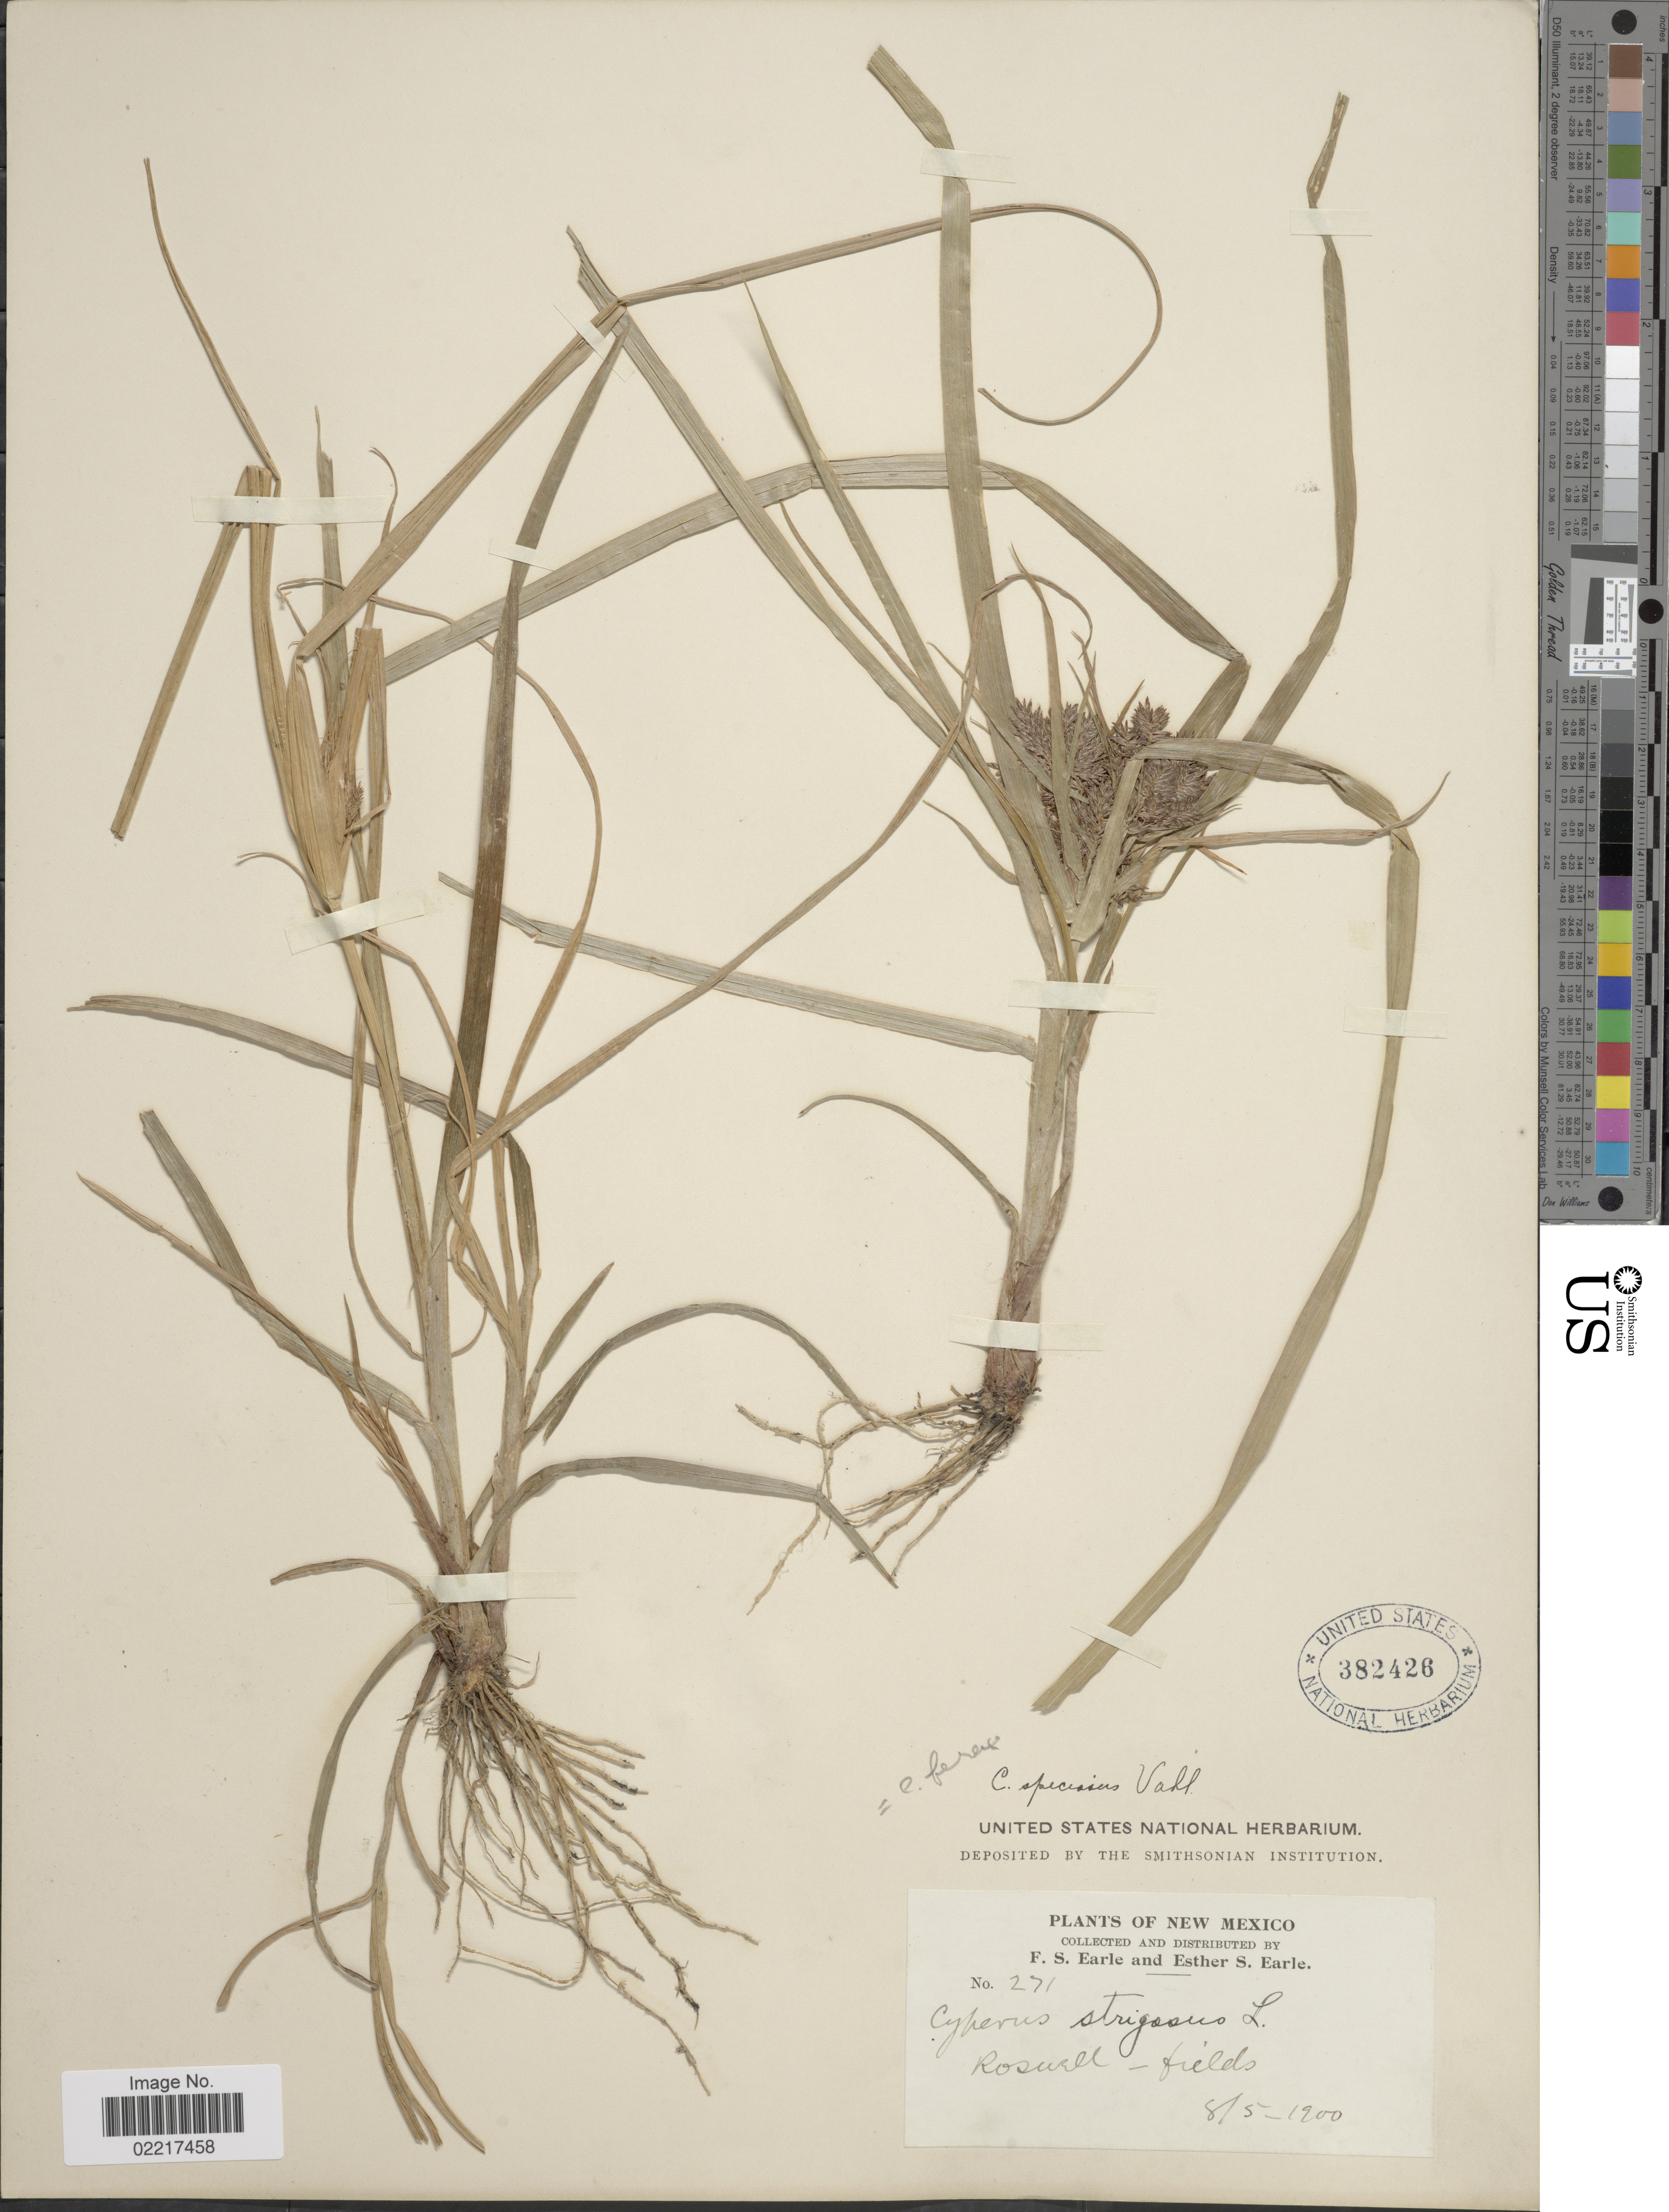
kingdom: Plantae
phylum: Tracheophyta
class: Liliopsida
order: Poales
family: Cyperaceae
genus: Cyperus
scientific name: Cyperus odoratus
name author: L.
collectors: F. S. Earle & E. S. Earle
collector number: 271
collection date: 1900-08-05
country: United States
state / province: New Mexico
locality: Roswell - fields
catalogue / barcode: US 382426